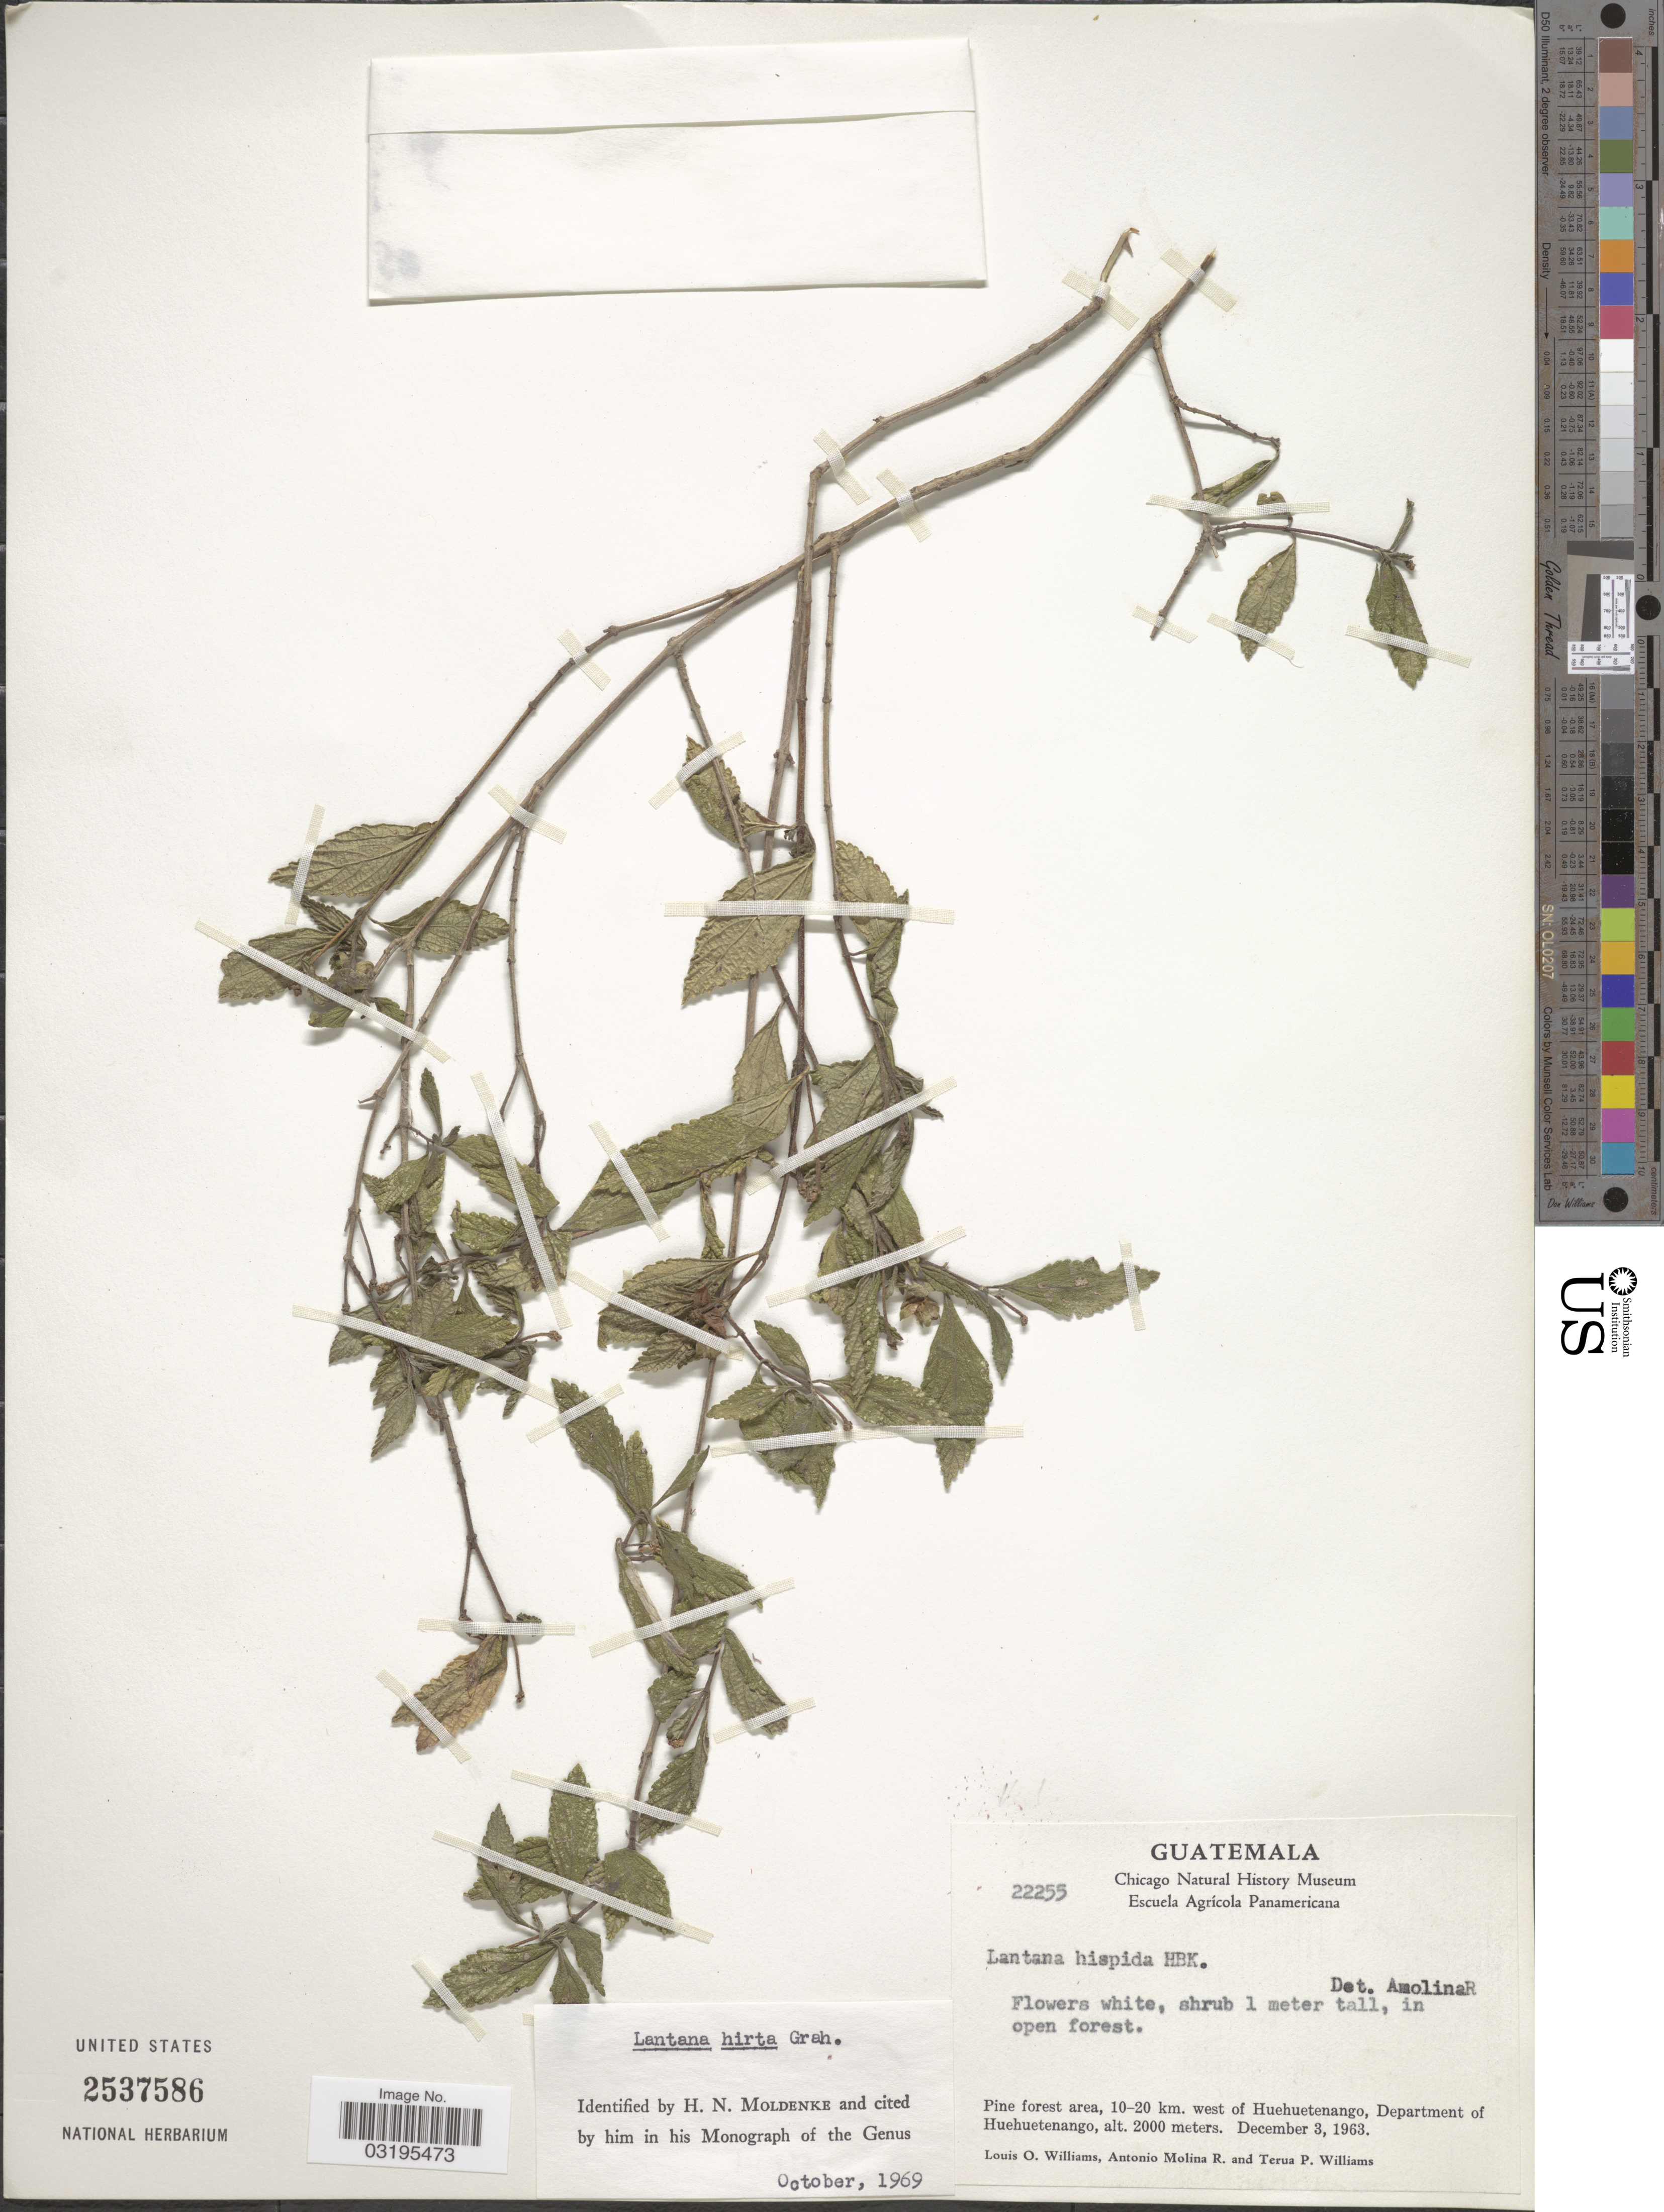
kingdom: Plantae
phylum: Tracheophyta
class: Magnoliopsida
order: Lamiales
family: Verbenaceae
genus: Lantana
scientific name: Lantana hirta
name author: Graham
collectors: L. O. Williams, A. Molina R. & T. Williams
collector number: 22255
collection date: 1963-12-03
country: Guatemala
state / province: Huehuetenango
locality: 10-20 km. west of Huehuetenango, Department of Huehuetenango.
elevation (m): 2000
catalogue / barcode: US 2537586